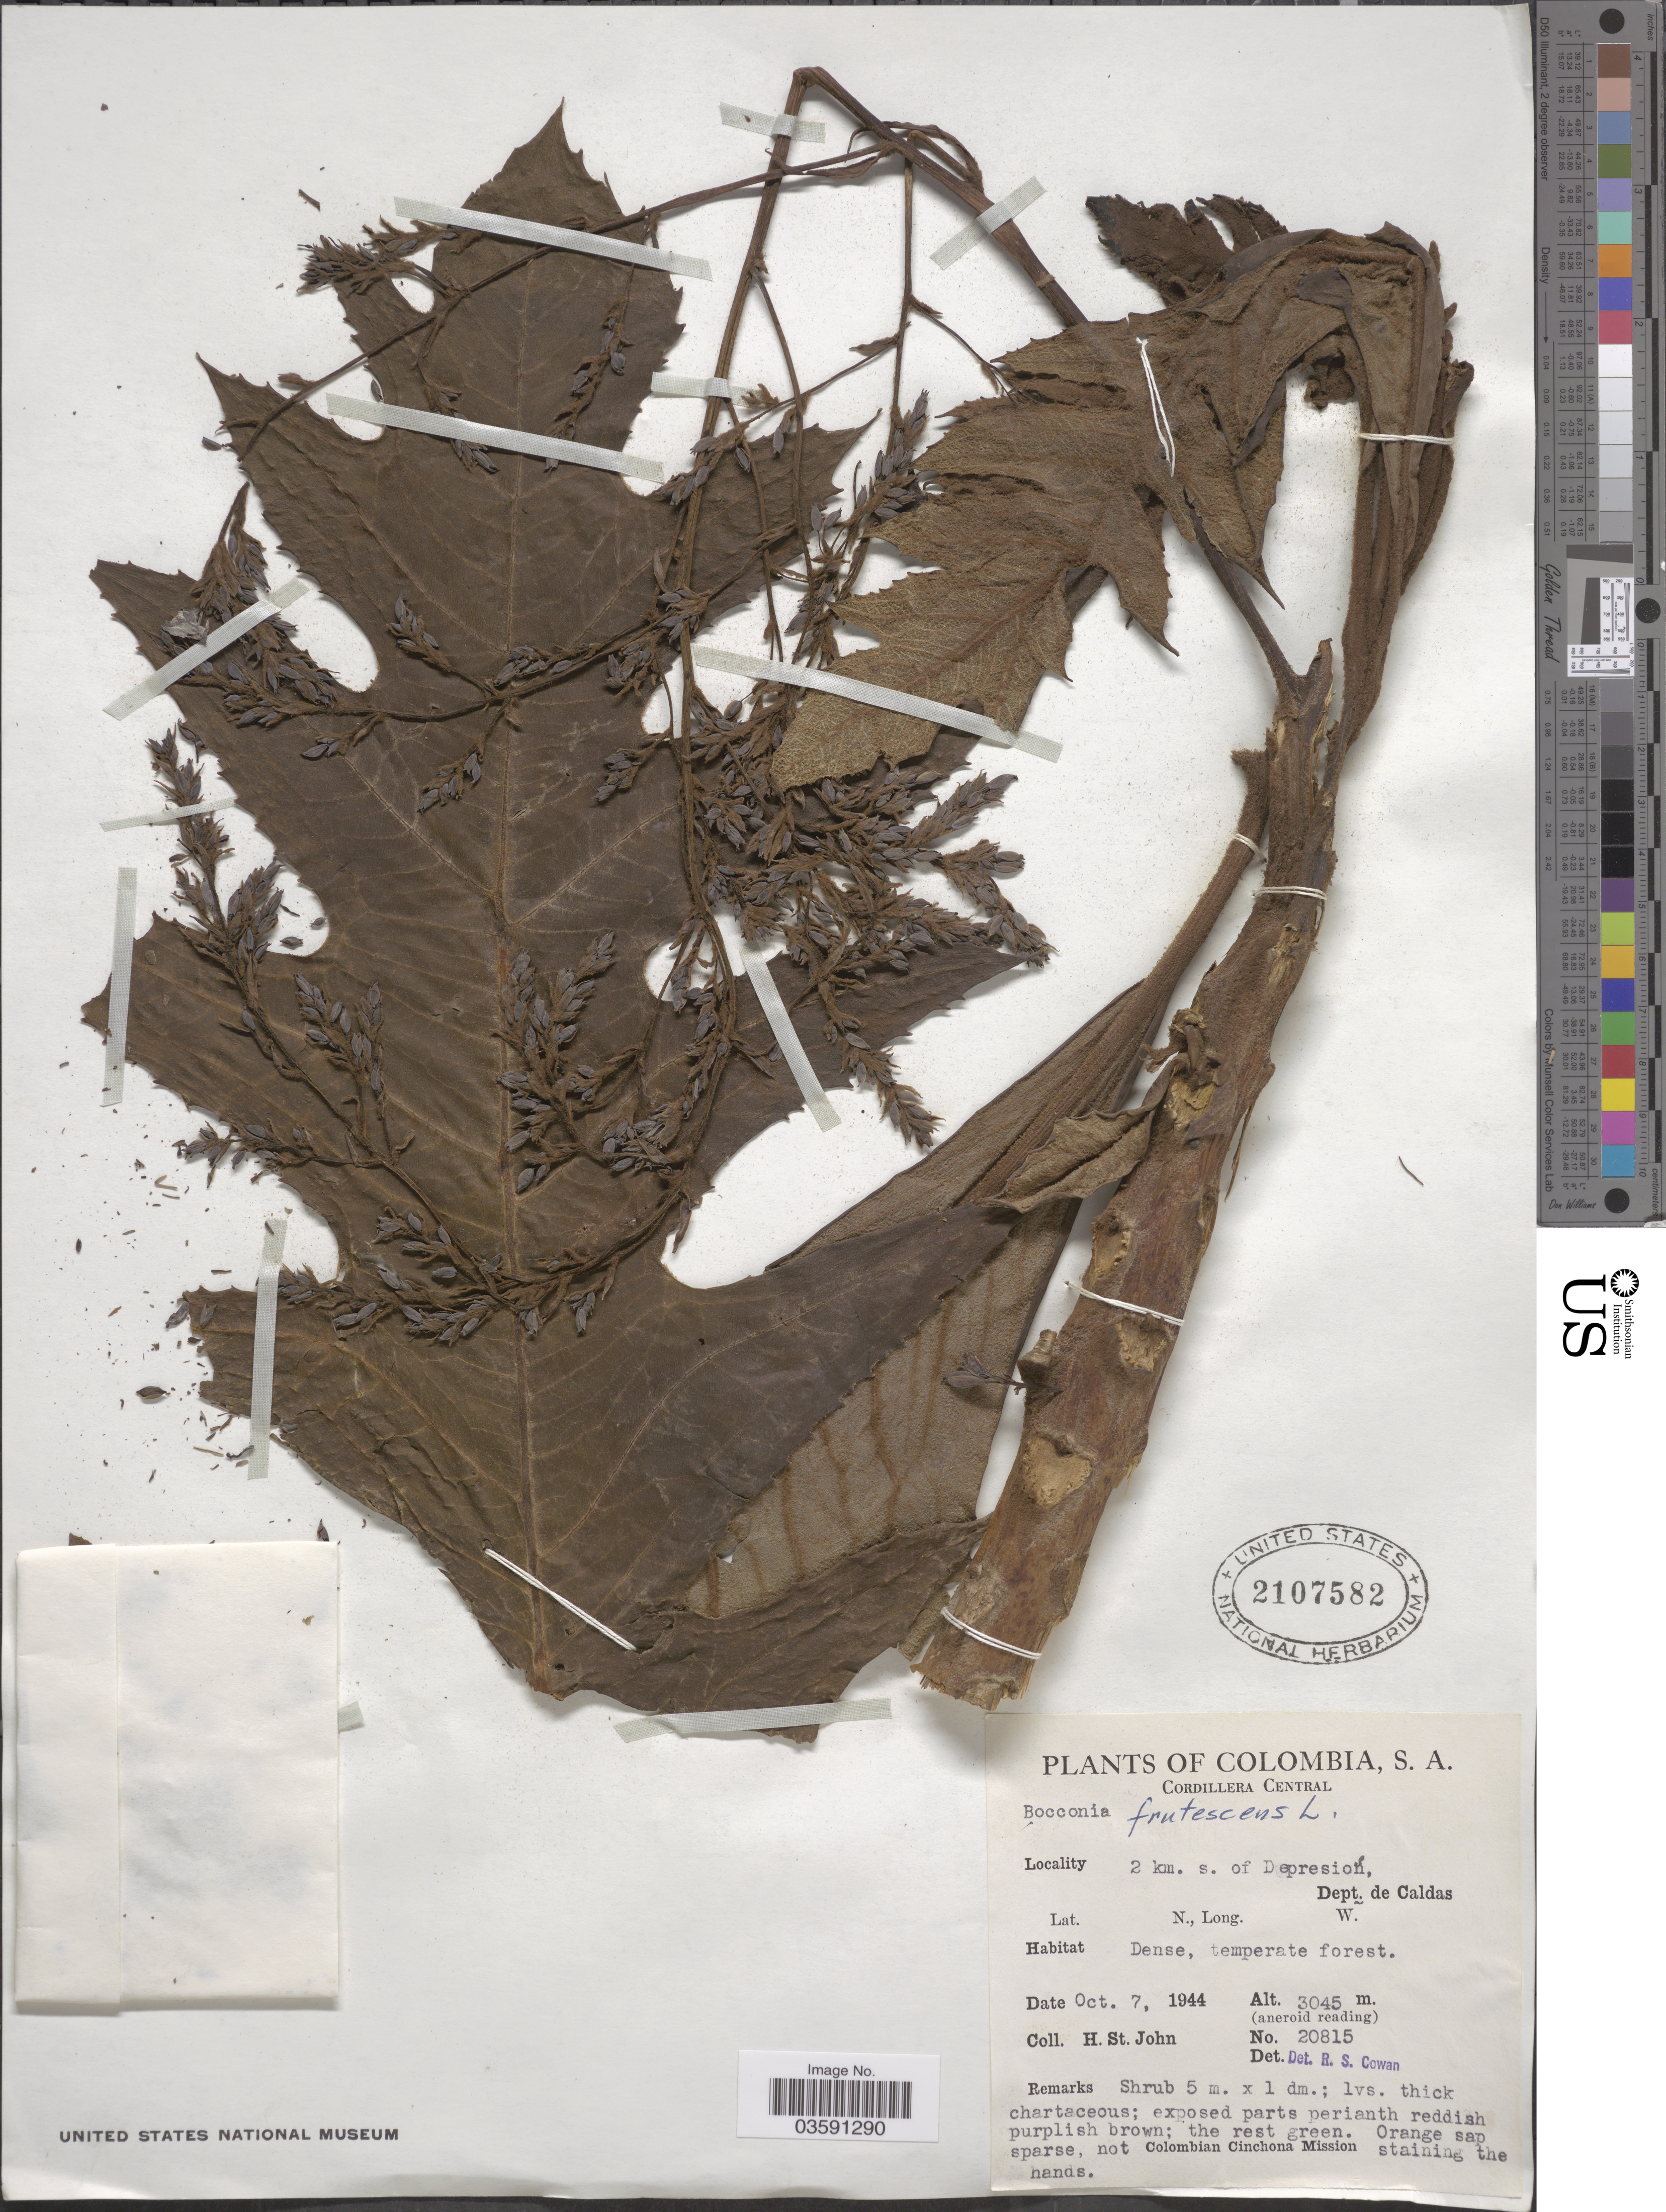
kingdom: Plantae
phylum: Tracheophyta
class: Magnoliopsida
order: Ranunculales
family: Papaveraceae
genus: Bocconia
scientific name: Bocconia integrifolia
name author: Bonpl.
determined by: Strong, Mark T., (BOT), Smithsonian Institution - National Museum of Natural History (UNITED STATES)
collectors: H. St. John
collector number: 20815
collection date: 1944-10-07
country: Colombia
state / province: Caldas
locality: Cordillera Central. 2 km. s. of Depresión, Dept. de Caldas.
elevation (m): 3045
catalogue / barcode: US 2107582